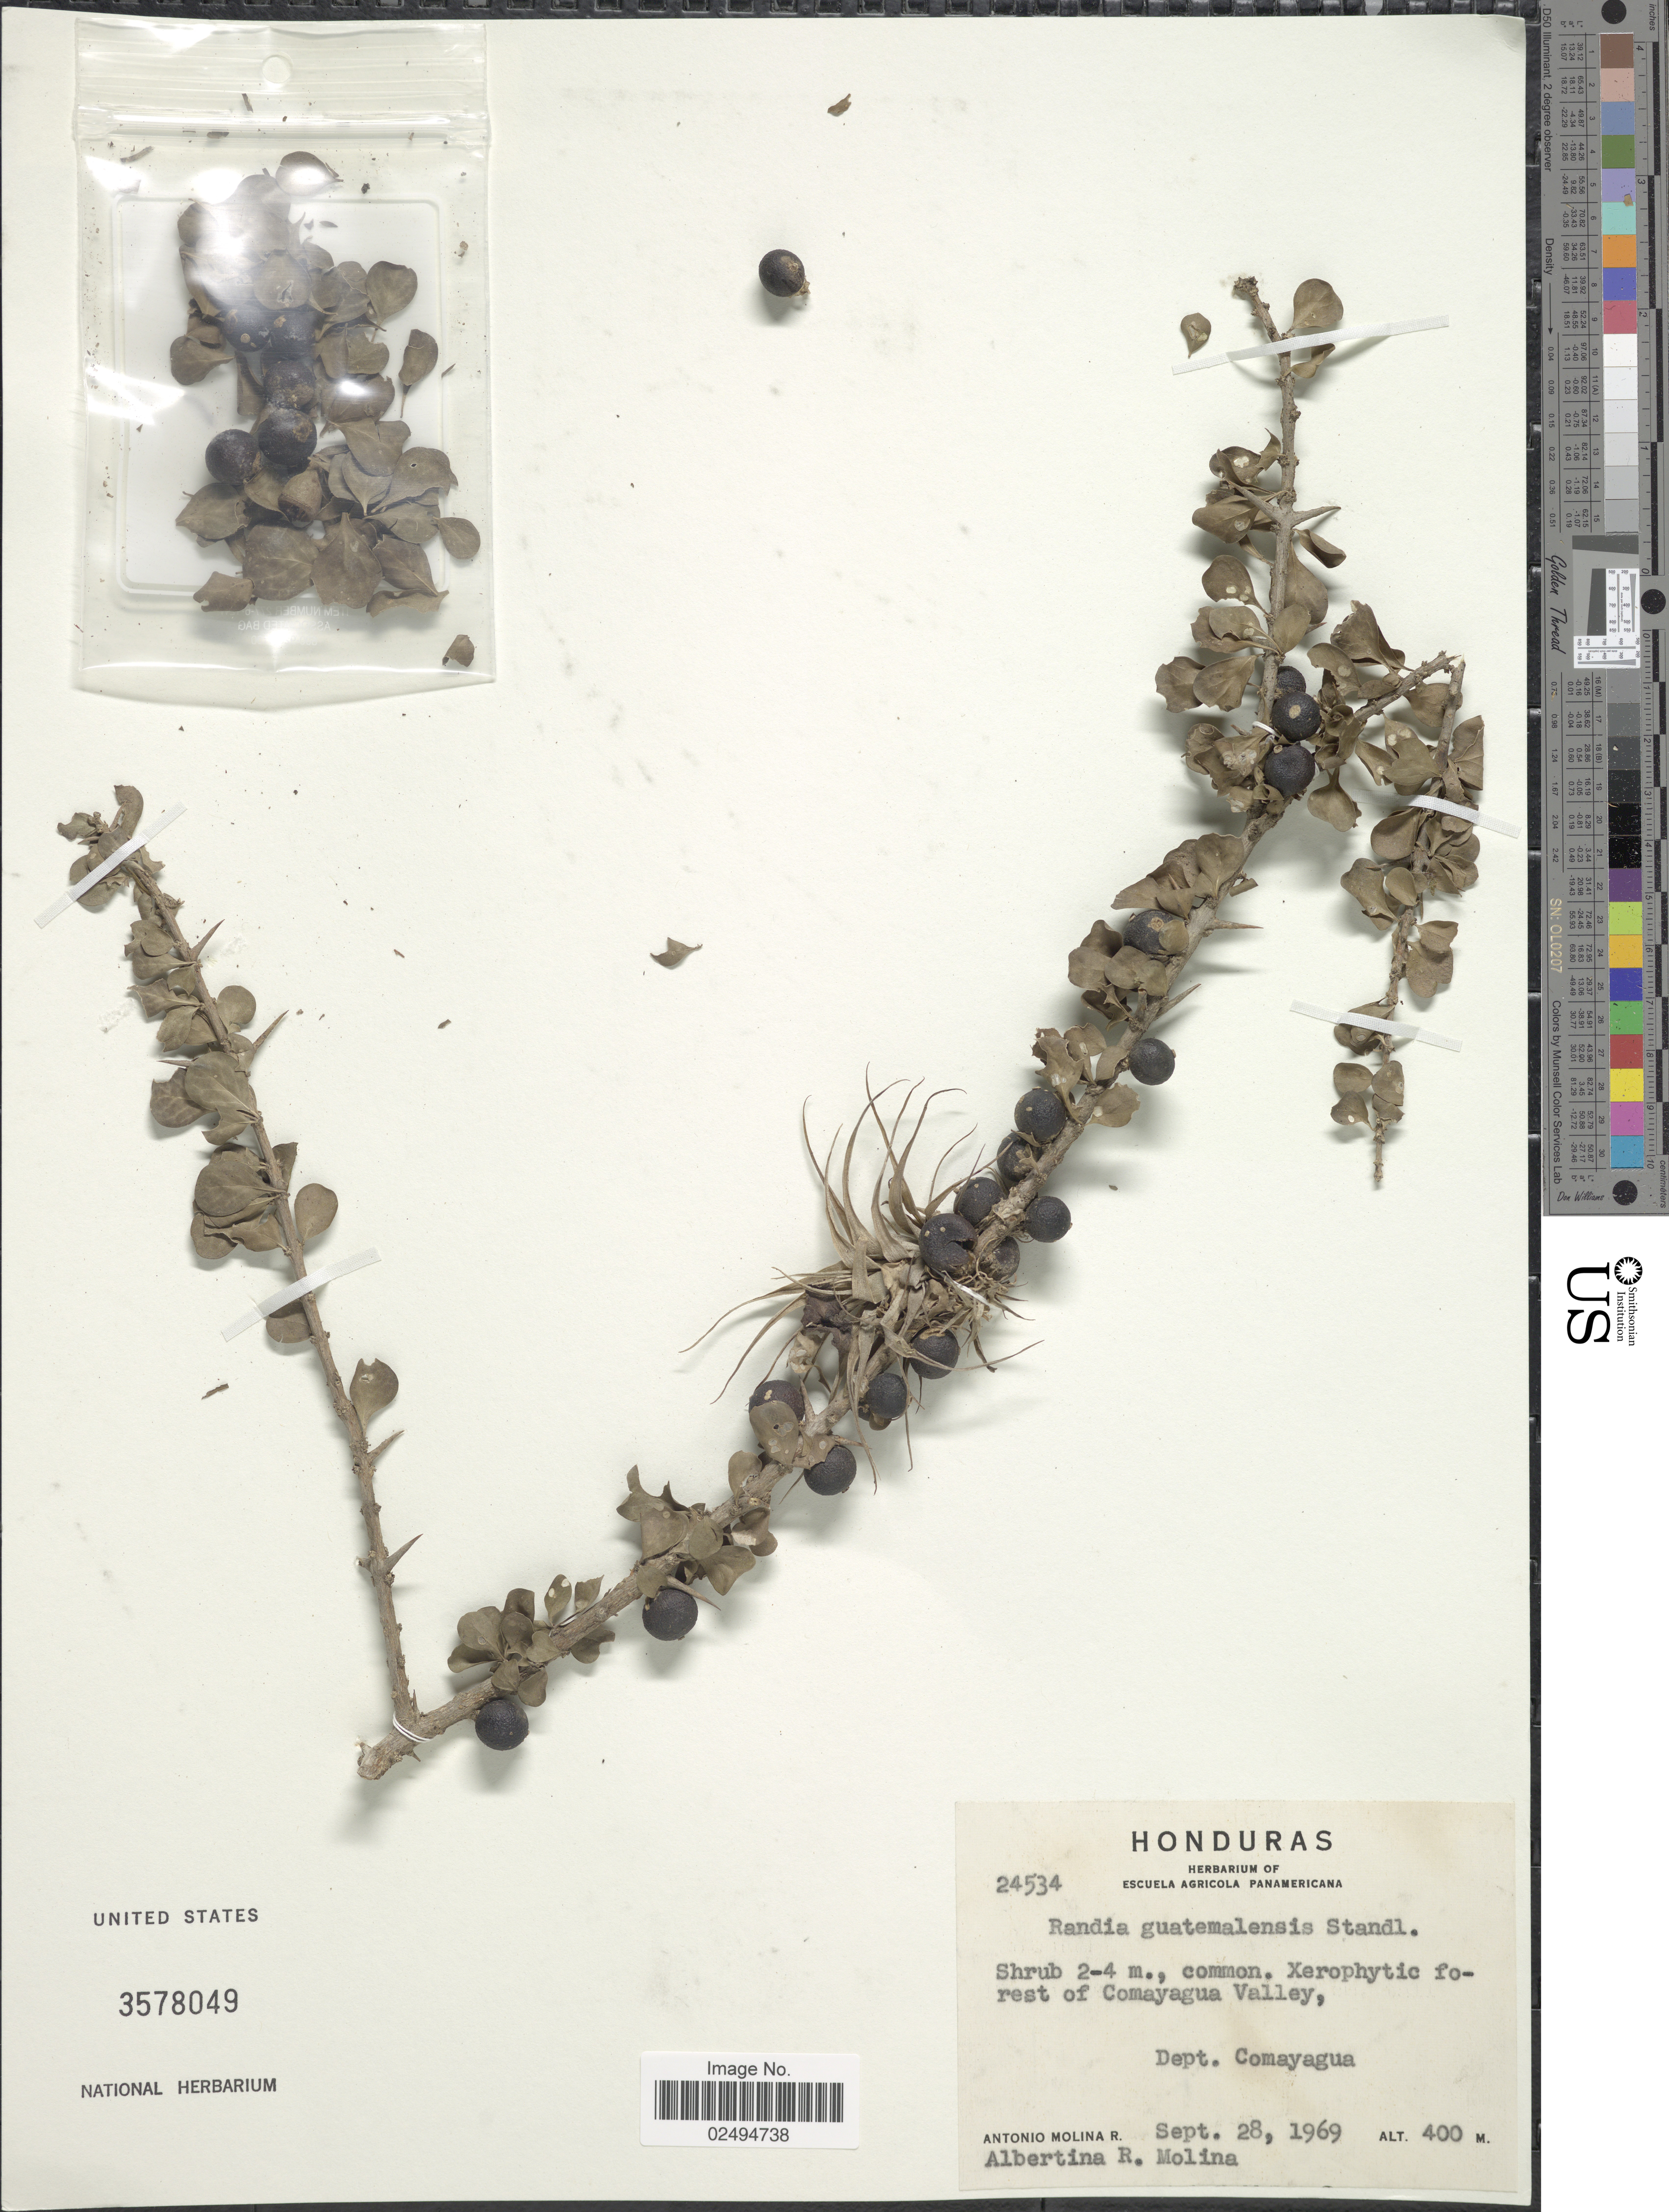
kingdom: Plantae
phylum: Tracheophyta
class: Magnoliopsida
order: Gentianales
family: Rubiaceae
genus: Randia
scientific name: Randia guatemalensis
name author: Standl.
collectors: A. Molina R. & A. R. Molina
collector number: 24534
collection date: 1969-09-28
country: Honduras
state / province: Comayagua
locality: Comayagua Valley, Dept. Comayagua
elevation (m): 400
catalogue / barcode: US 3578049